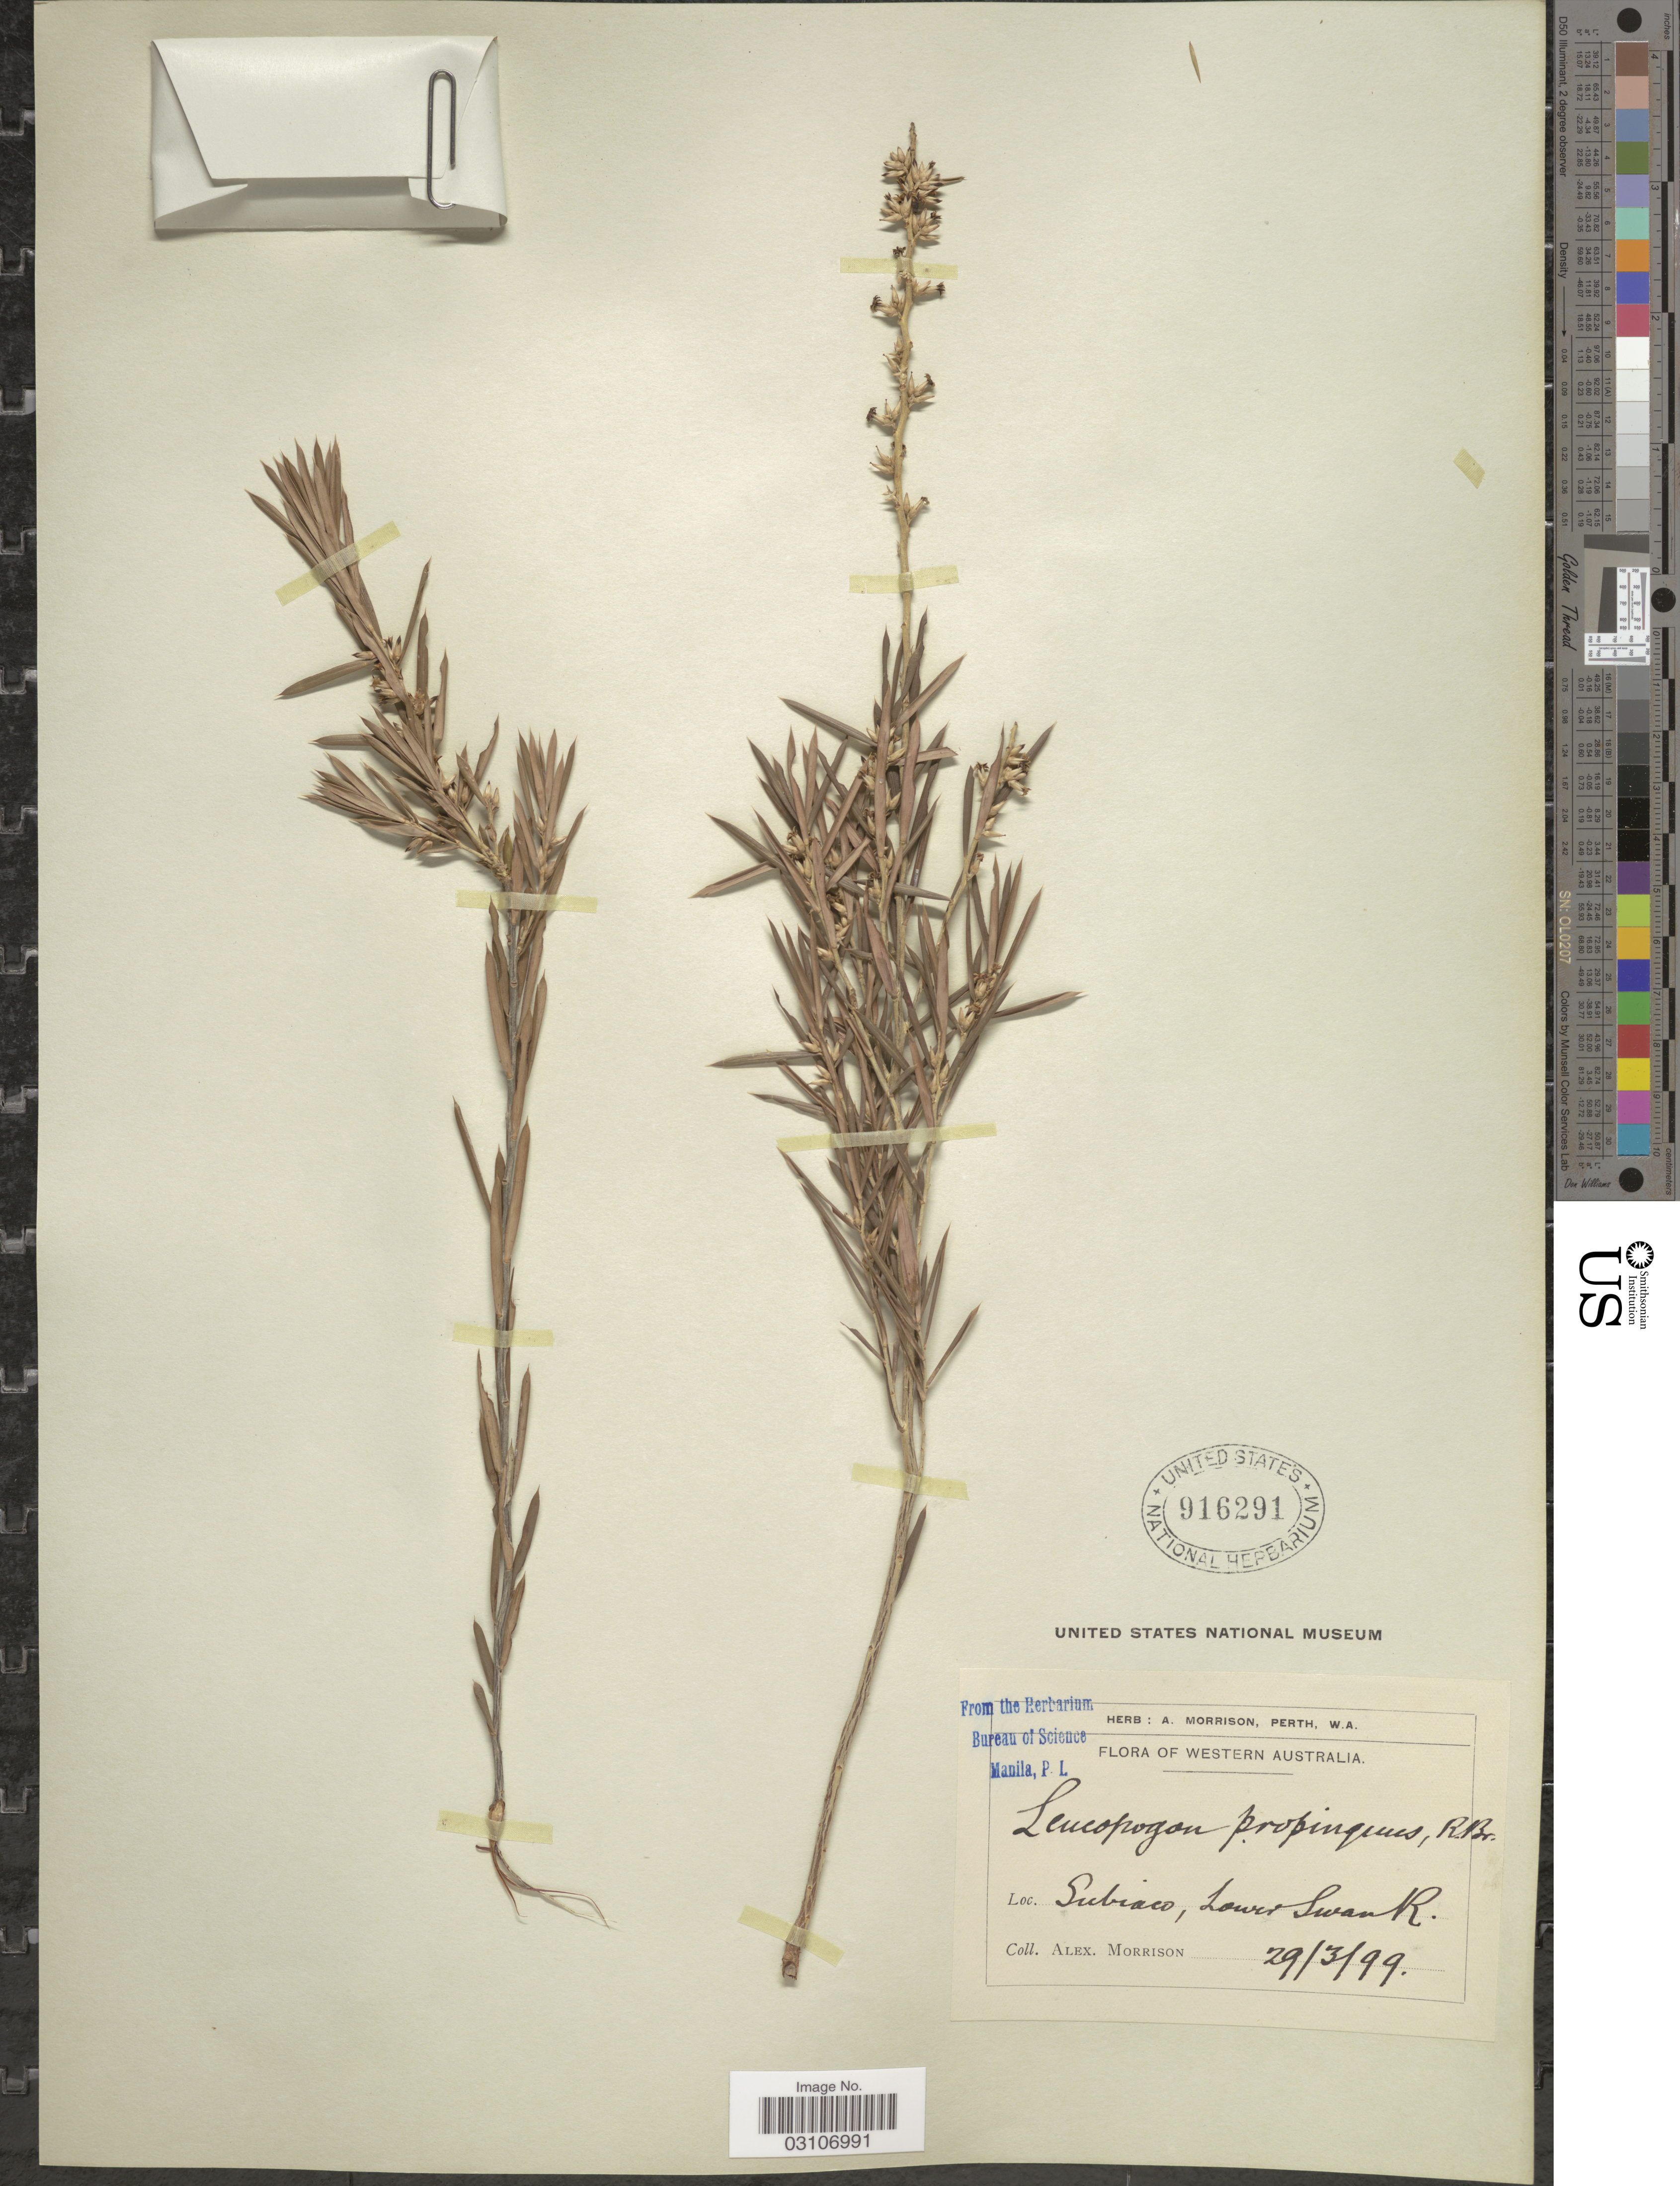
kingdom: Plantae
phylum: Tracheophyta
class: Magnoliopsida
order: Ericales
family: Ericaceae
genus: Leucopogon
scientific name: Leucopogon propinquus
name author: R. Br.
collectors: A. Morrison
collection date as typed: Transcribed d/m/y: 29/3/99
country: Australia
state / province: Western Australia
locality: Subiaco, Lower Swan R.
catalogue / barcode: US 916291